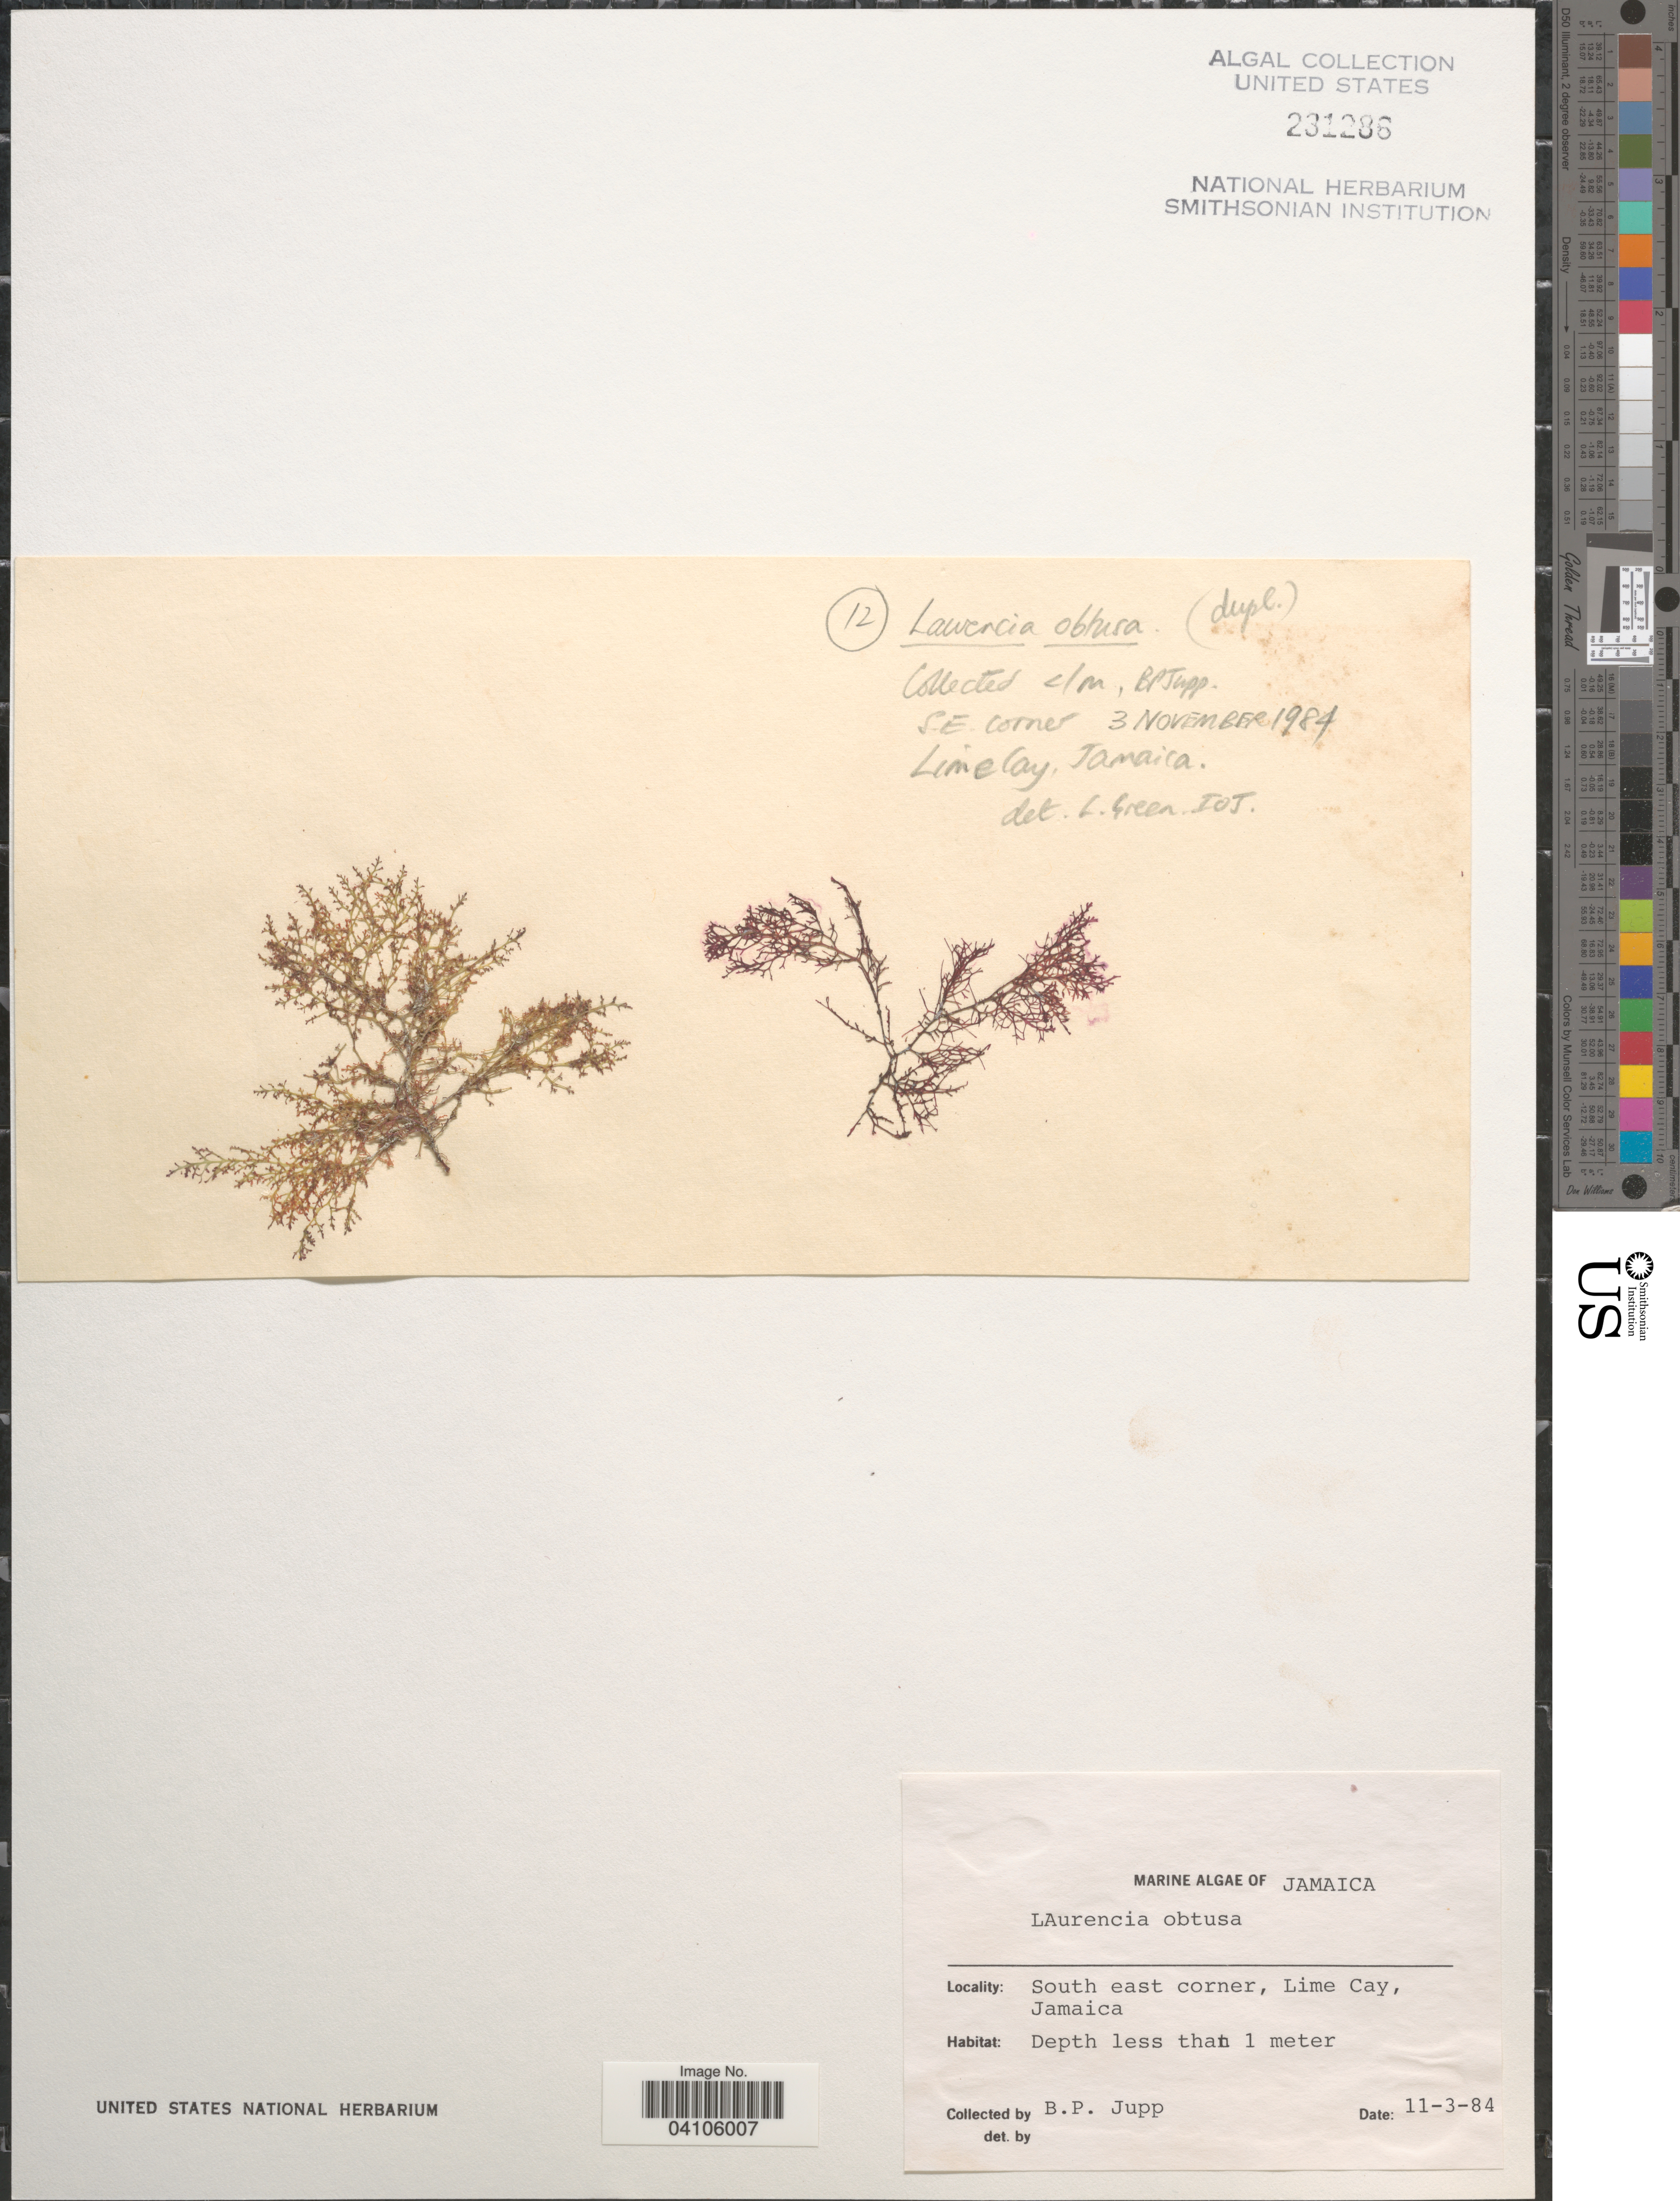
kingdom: Plantae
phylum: Rhodophyta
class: Florideophyceae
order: Ceramiales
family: Rhodomelaceae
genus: Laurencia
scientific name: Laurencia obtusa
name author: (Huds.) J.V.Lamouroux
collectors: B. Jupp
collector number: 12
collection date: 1984-11-03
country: Jamaica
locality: South east corner, Lime Cay.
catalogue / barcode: US 231286